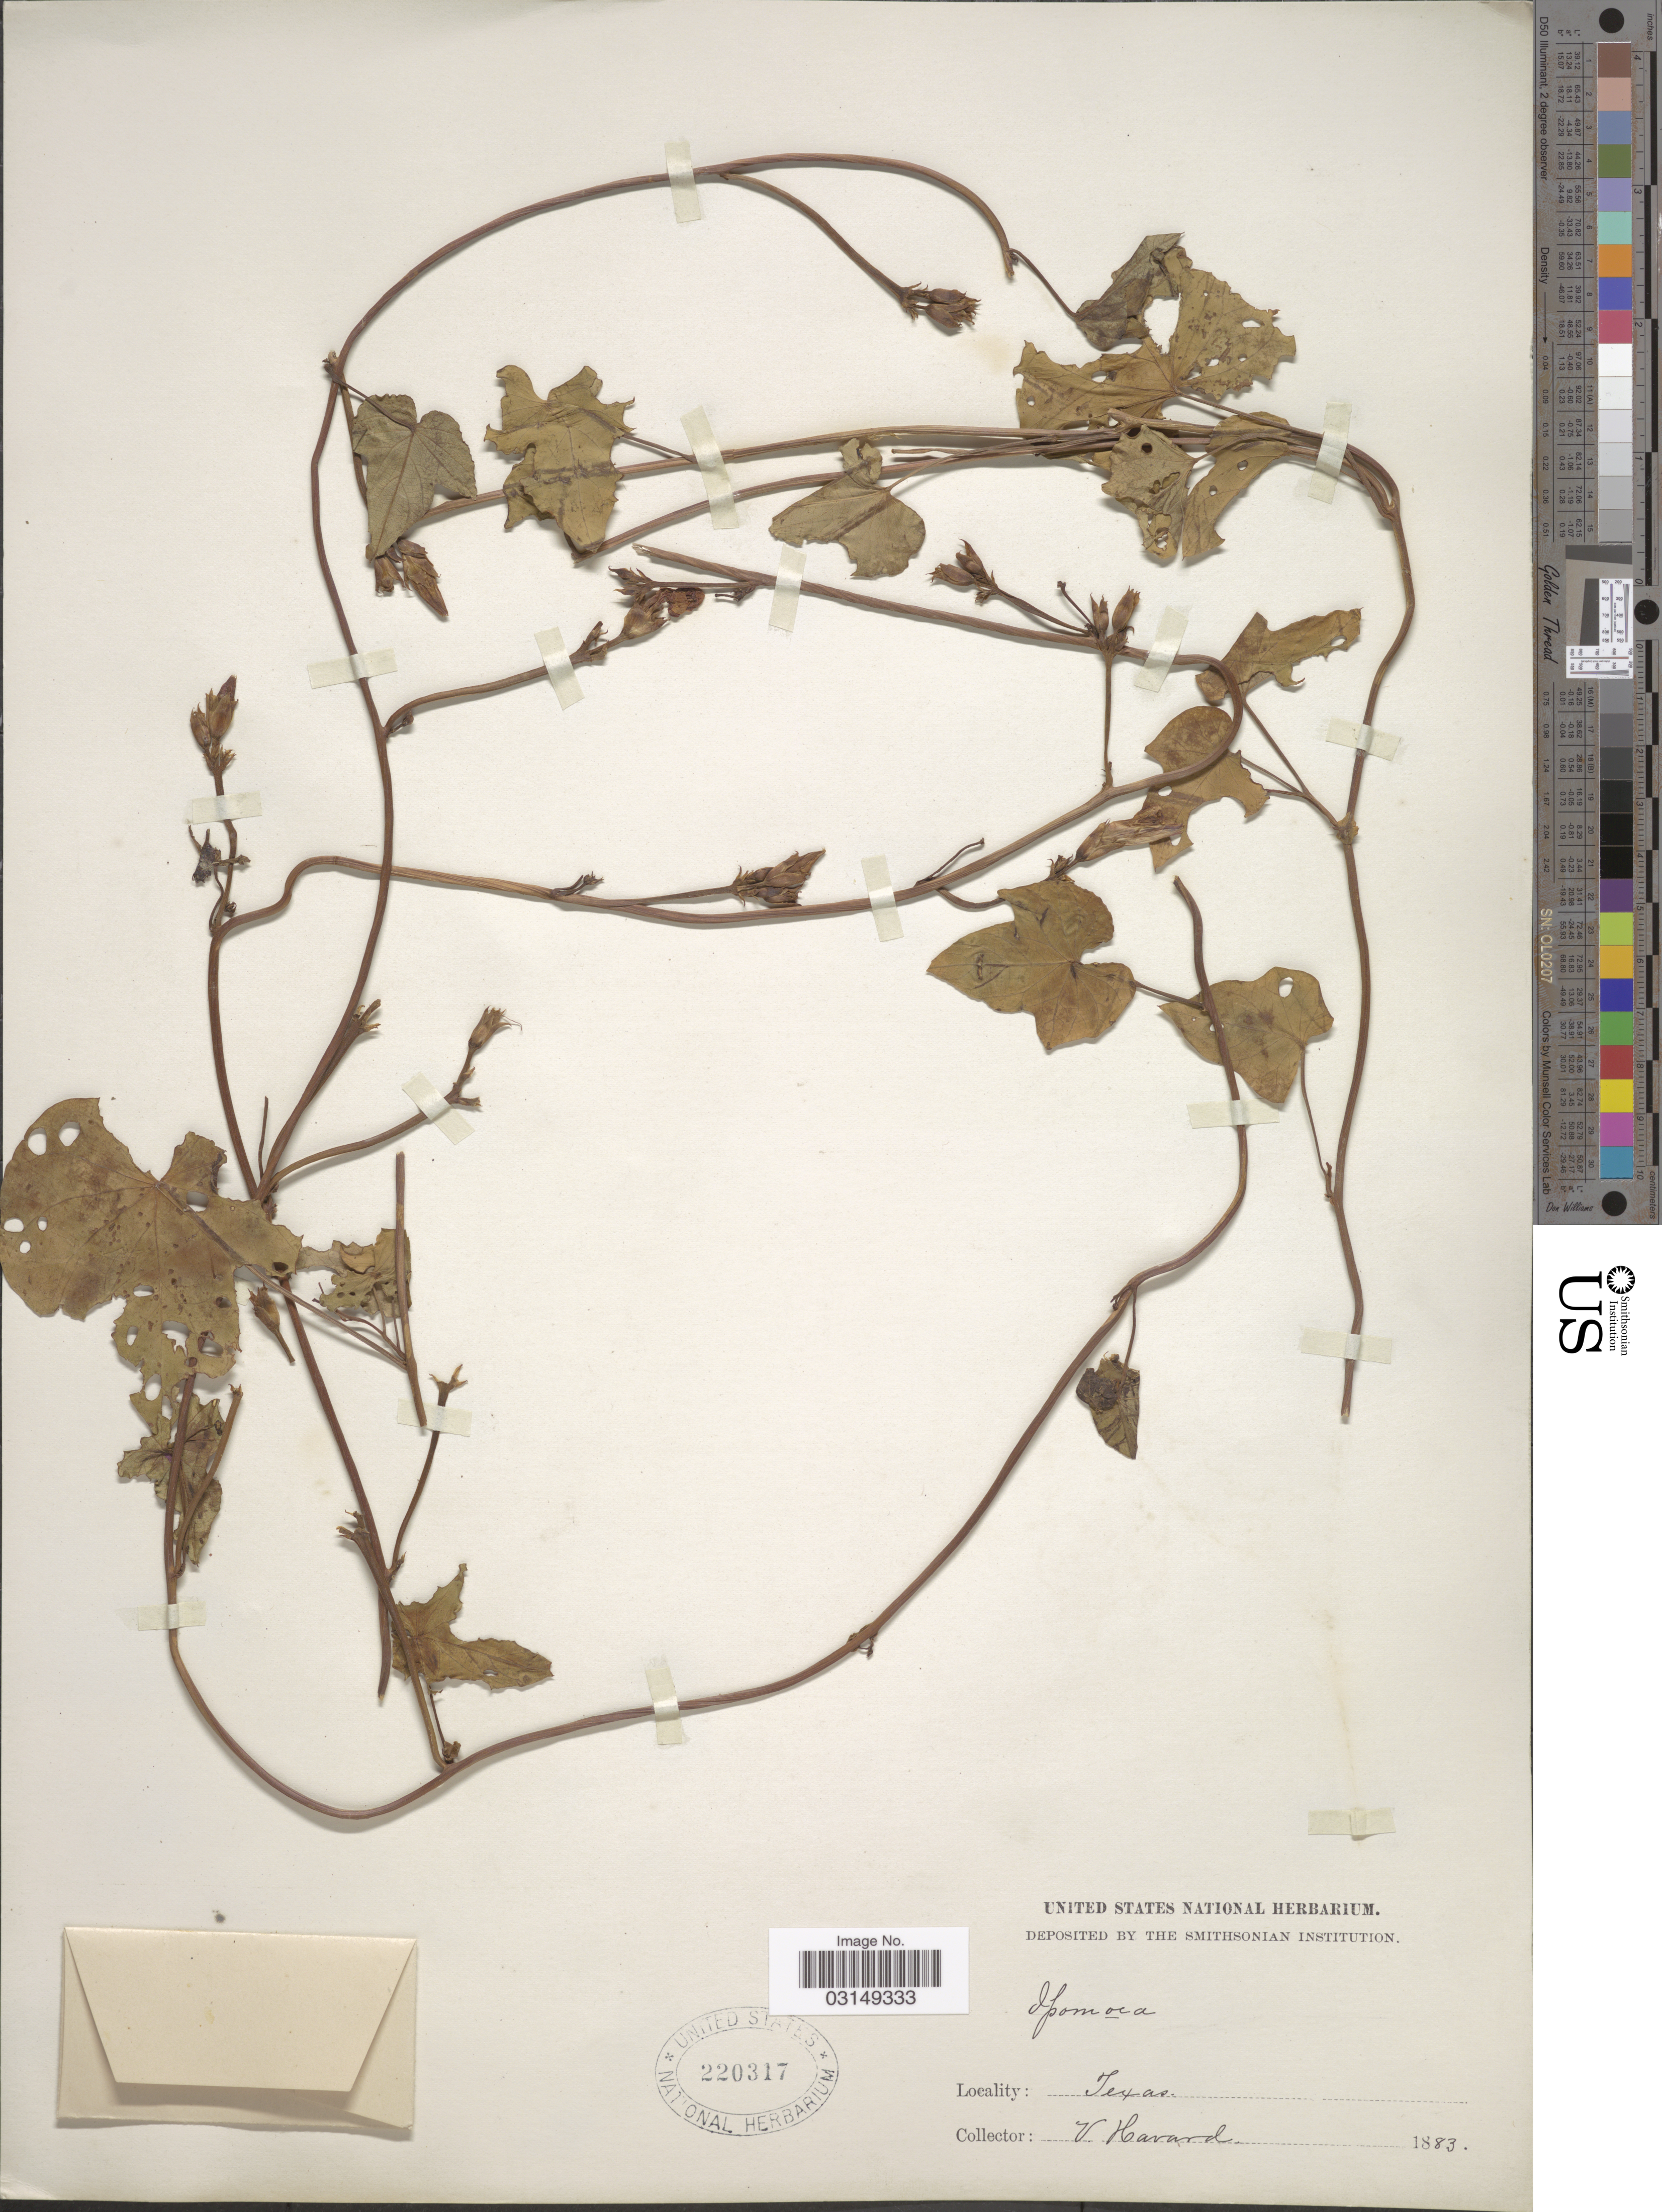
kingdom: Plantae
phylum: Tracheophyta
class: Magnoliopsida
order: Solanales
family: Convolvulaceae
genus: Ipomoea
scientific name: Ipomoea trichocarpa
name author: Elliott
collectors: V. Havard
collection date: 1883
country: United States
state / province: Texas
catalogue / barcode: US 220317